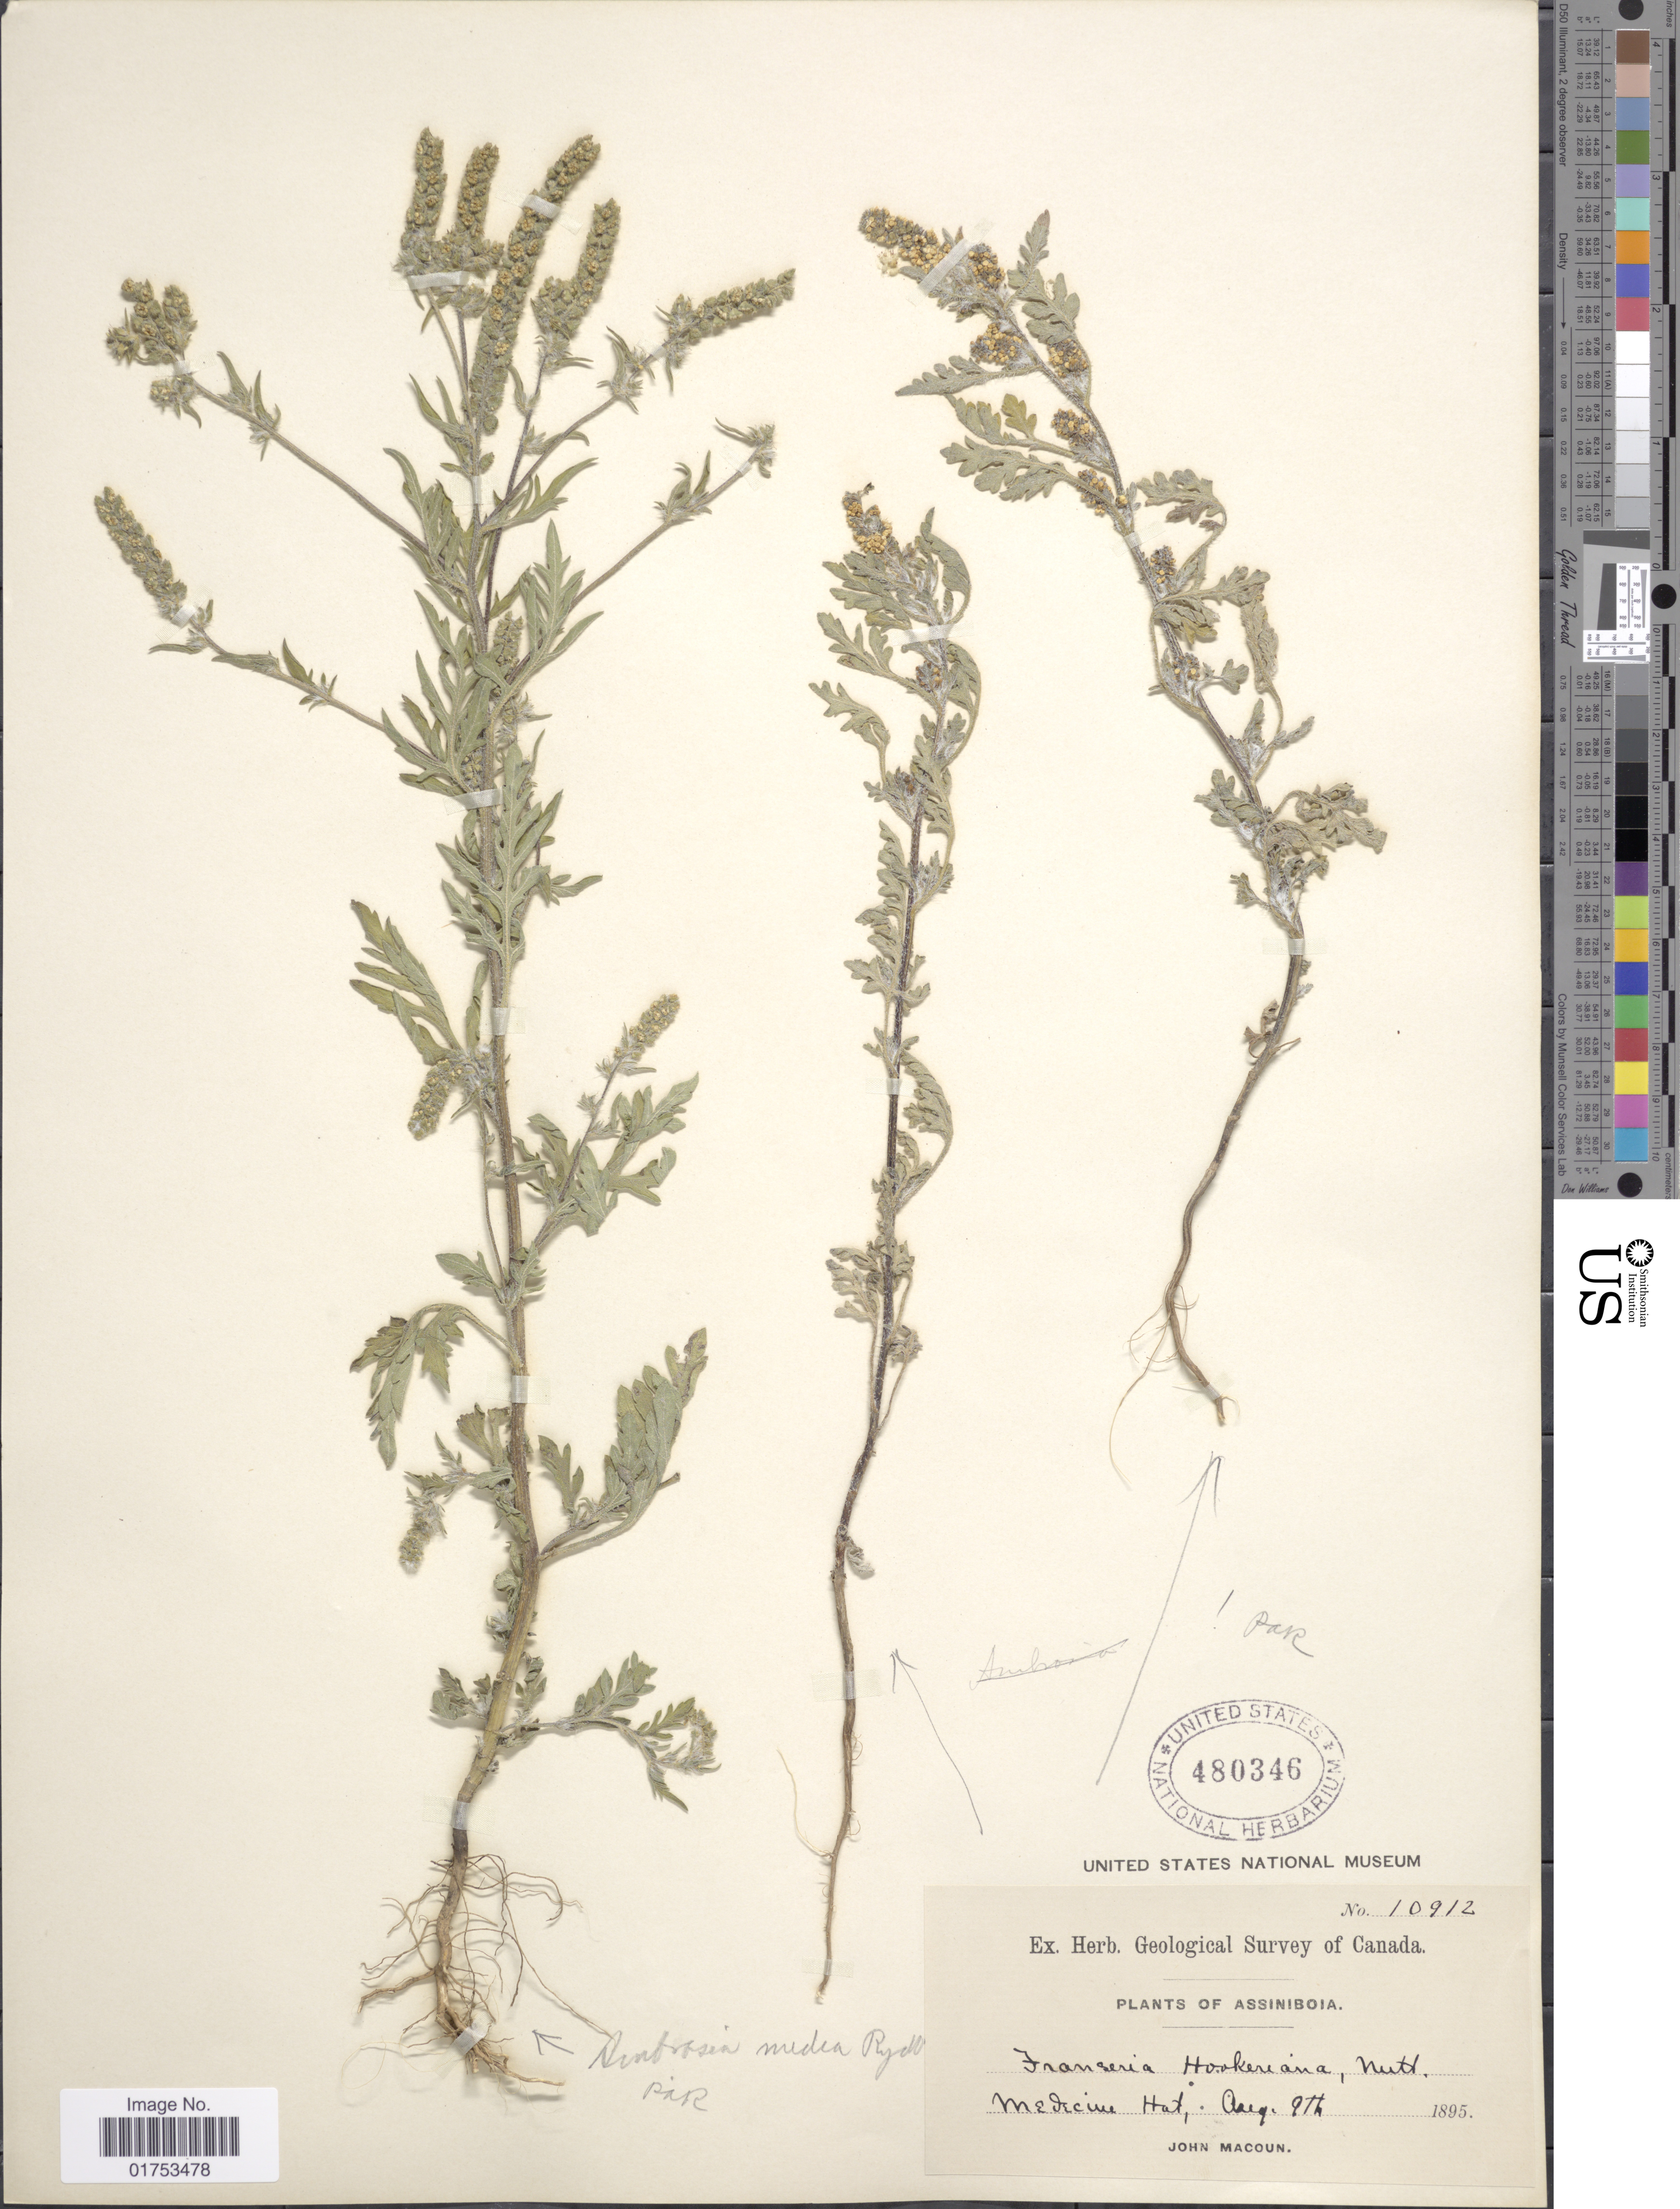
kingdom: Plantae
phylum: Tracheophyta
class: Magnoliopsida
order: Asterales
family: Asteraceae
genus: Ambrosia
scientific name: Ambrosia media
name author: Rydb.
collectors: J. Macoun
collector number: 10912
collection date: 1895-08-09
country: Canada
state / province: Alberta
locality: Assiniboia, Medicine Hat.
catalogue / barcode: US 480346